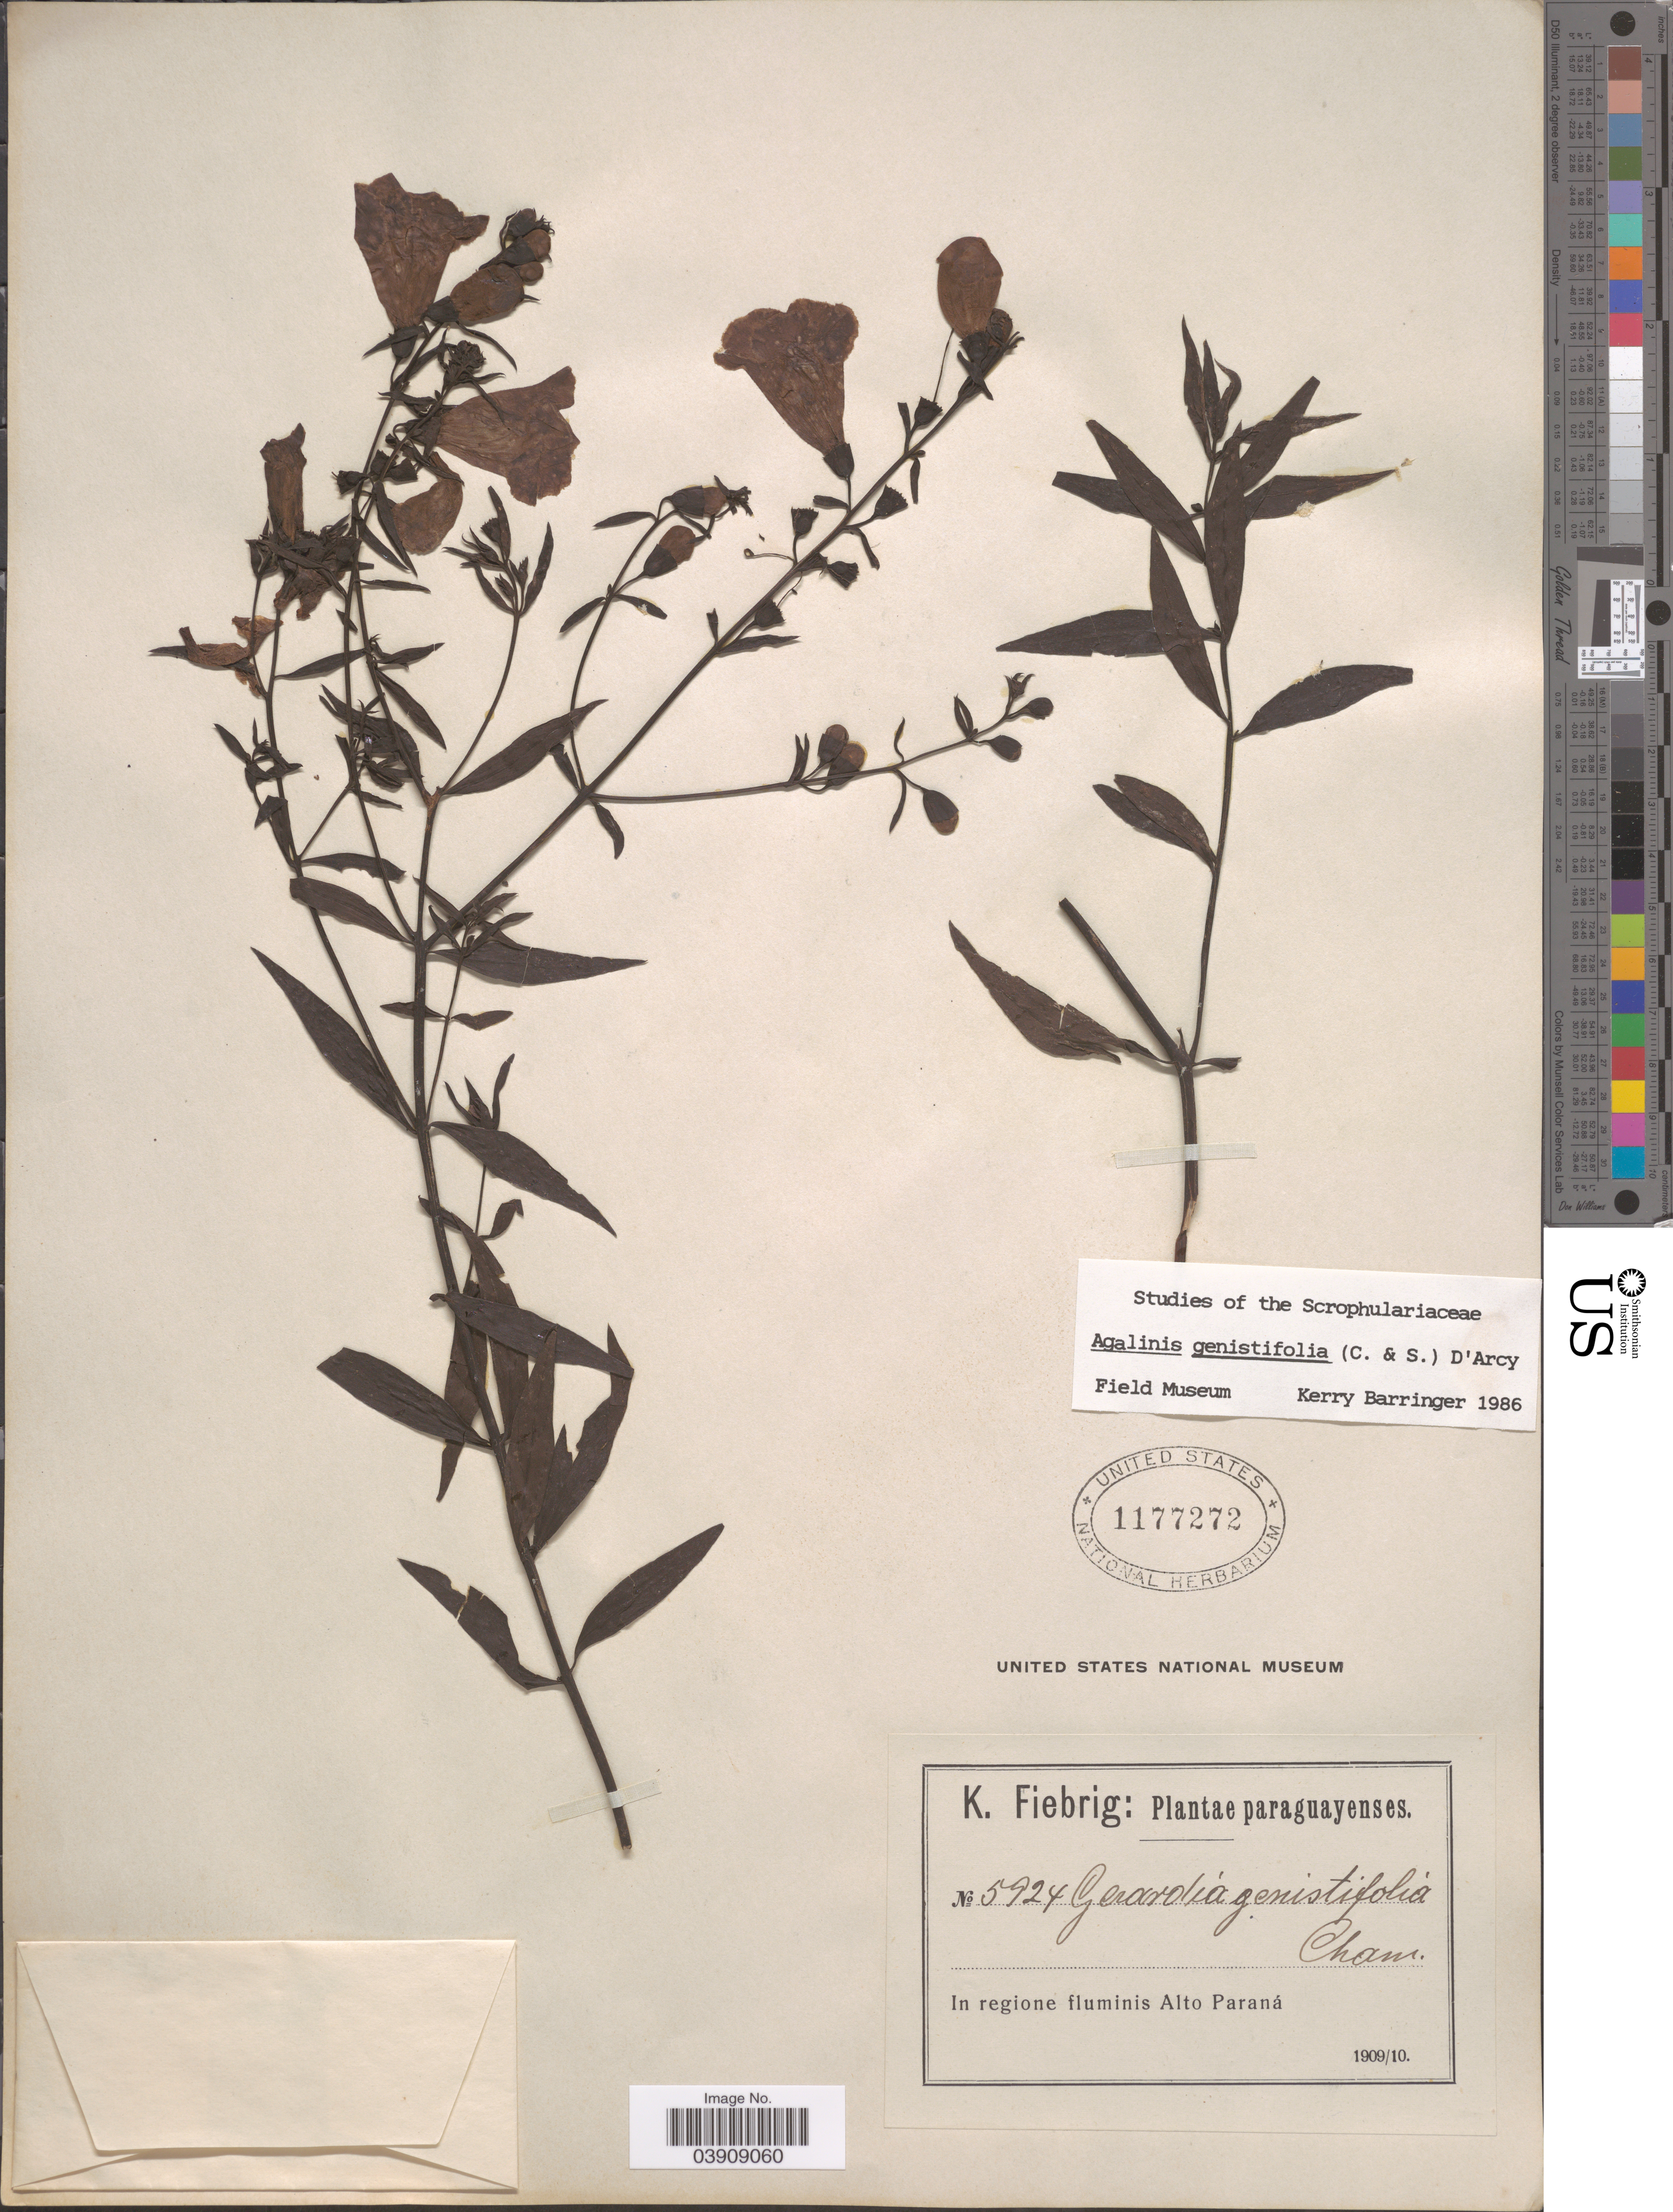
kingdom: Plantae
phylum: Tracheophyta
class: Magnoliopsida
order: Lamiales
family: Orobanchaceae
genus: Agalinis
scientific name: Agalinis genistifolia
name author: (Cham. & Schltdl.) D'Arcy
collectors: K. Fiebrig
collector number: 5924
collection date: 1909-10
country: Paraguay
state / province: Alto Parana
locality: In regione fluminis.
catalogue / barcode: US 1177272